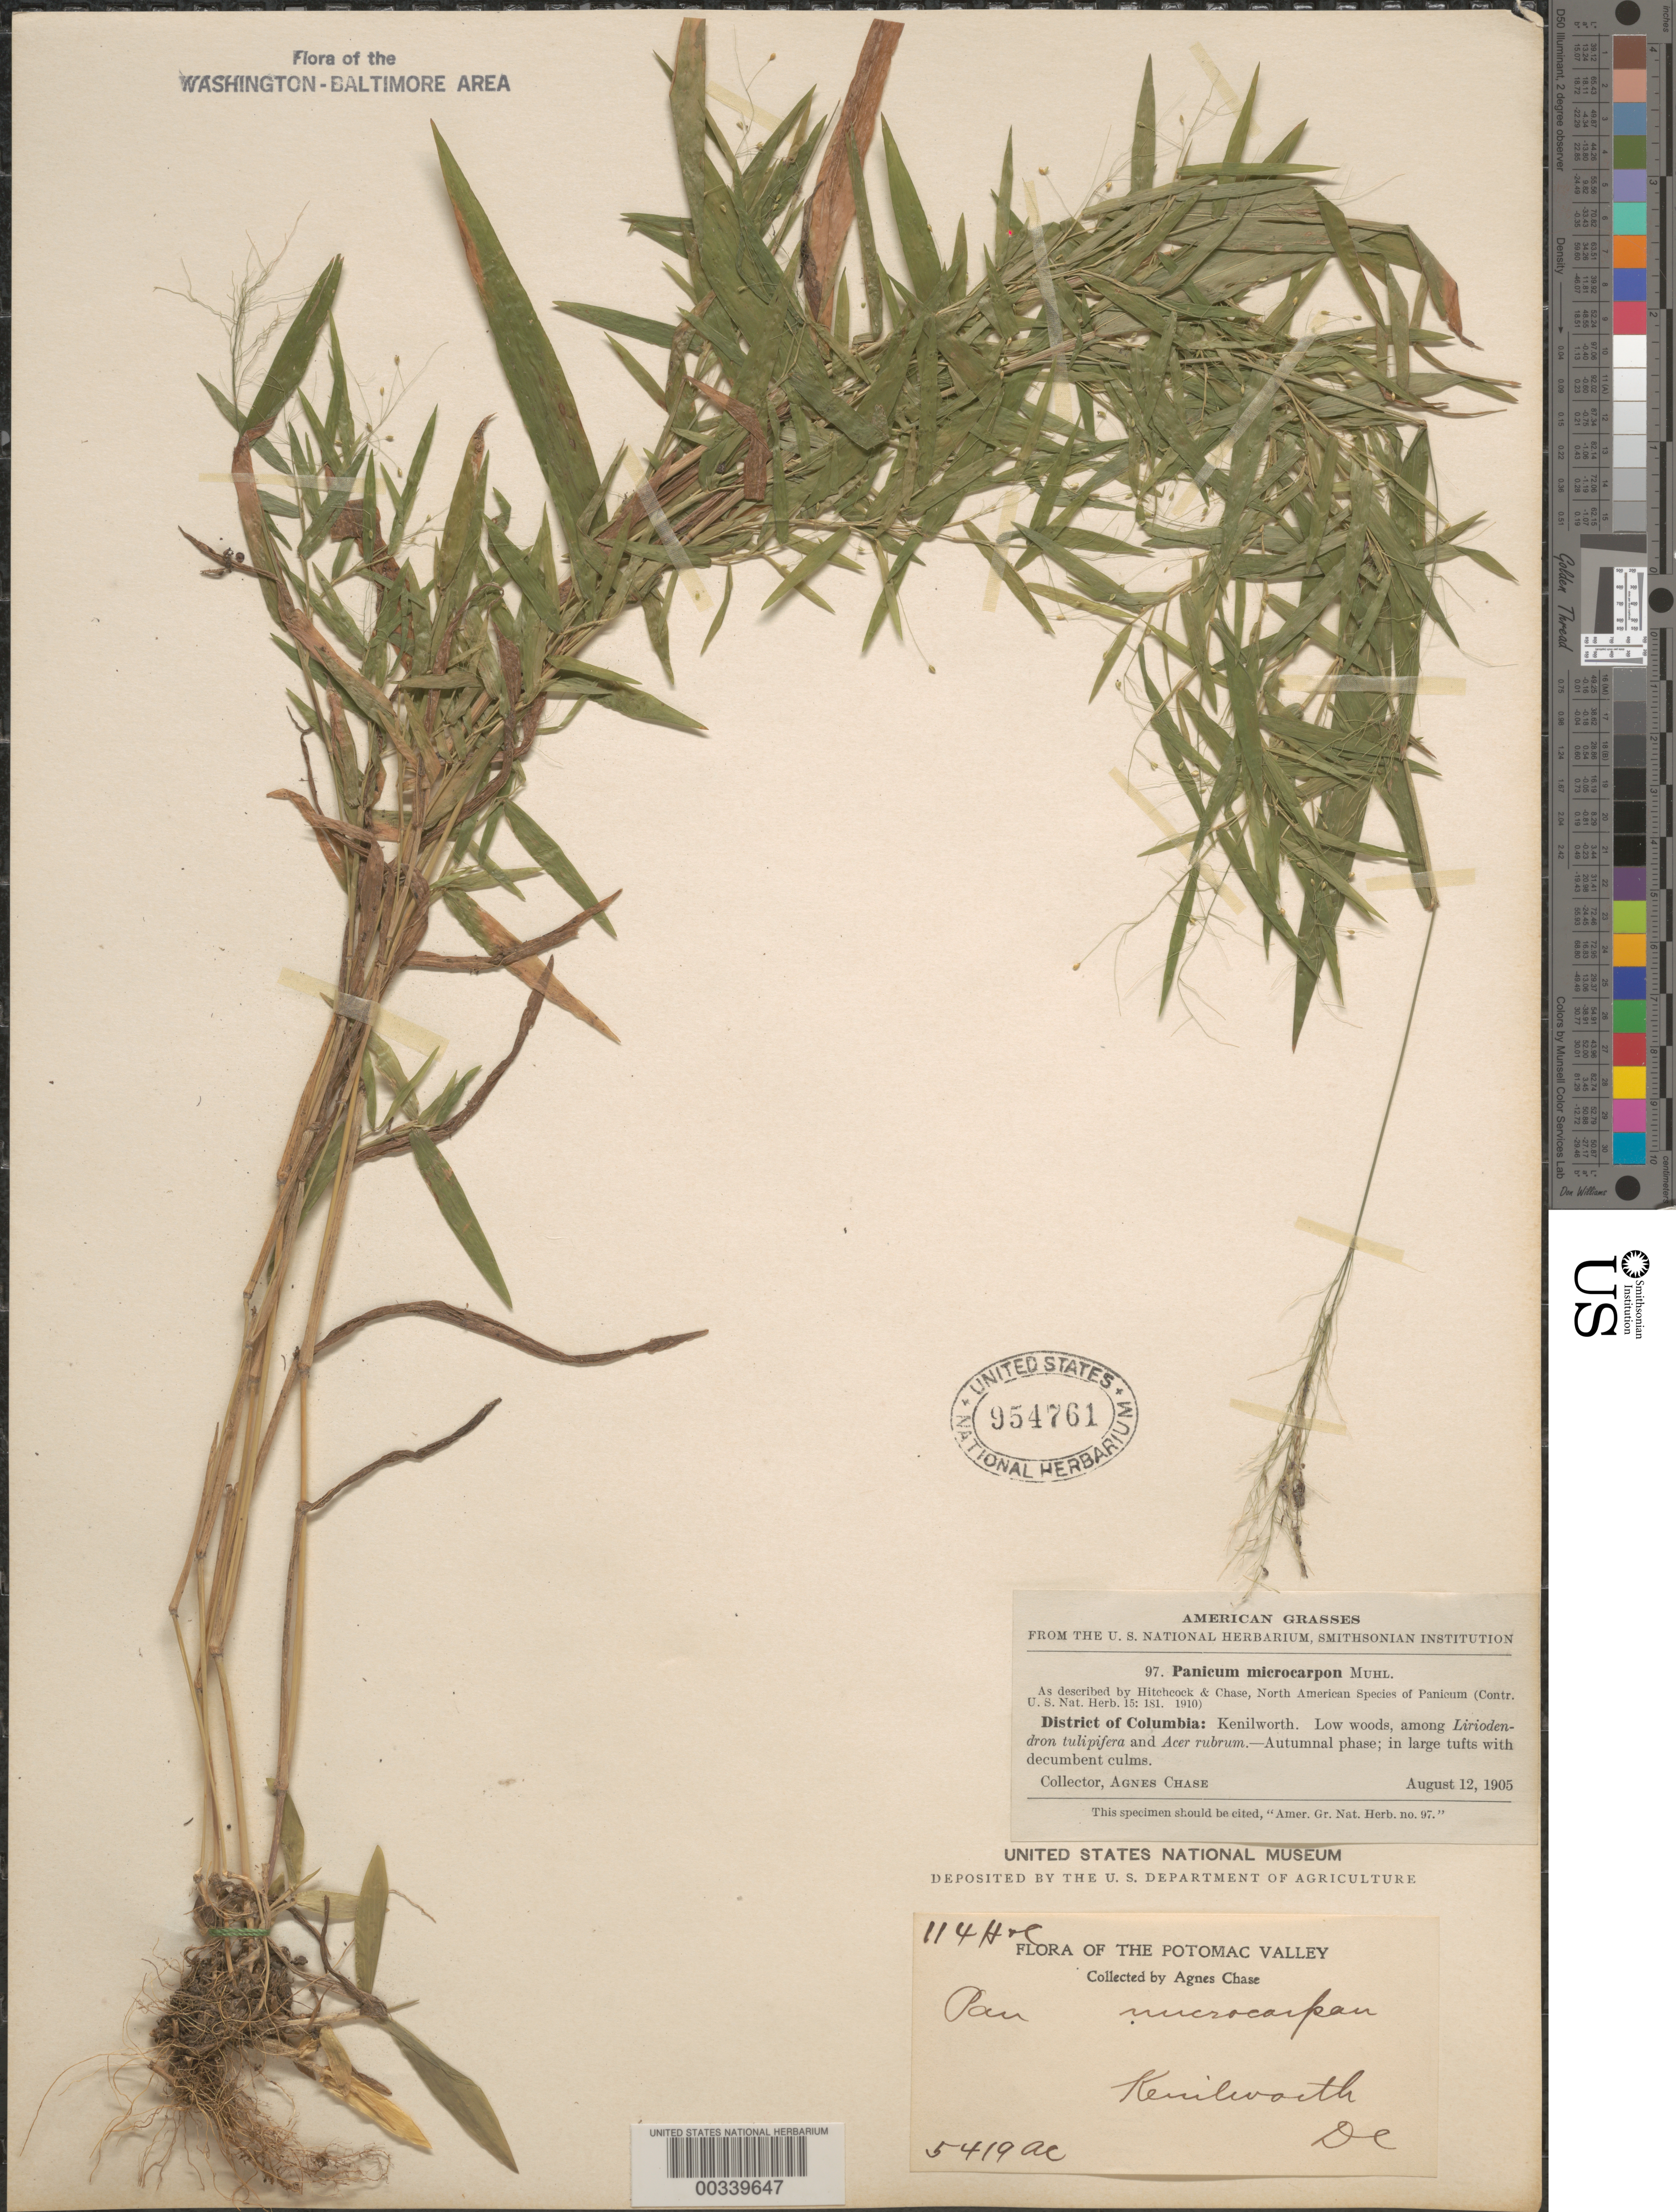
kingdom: Plantae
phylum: Tracheophyta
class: Liliopsida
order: Poales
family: Poaceae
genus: Dichanthelium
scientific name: Dichanthelium dichotomum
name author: (L.) Gould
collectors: A. Chase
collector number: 114 / 5419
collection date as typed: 12 Aug 1905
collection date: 1905-08-12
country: United States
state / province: District of Columbia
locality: Kenilworth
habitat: Low woods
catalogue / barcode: US 954761